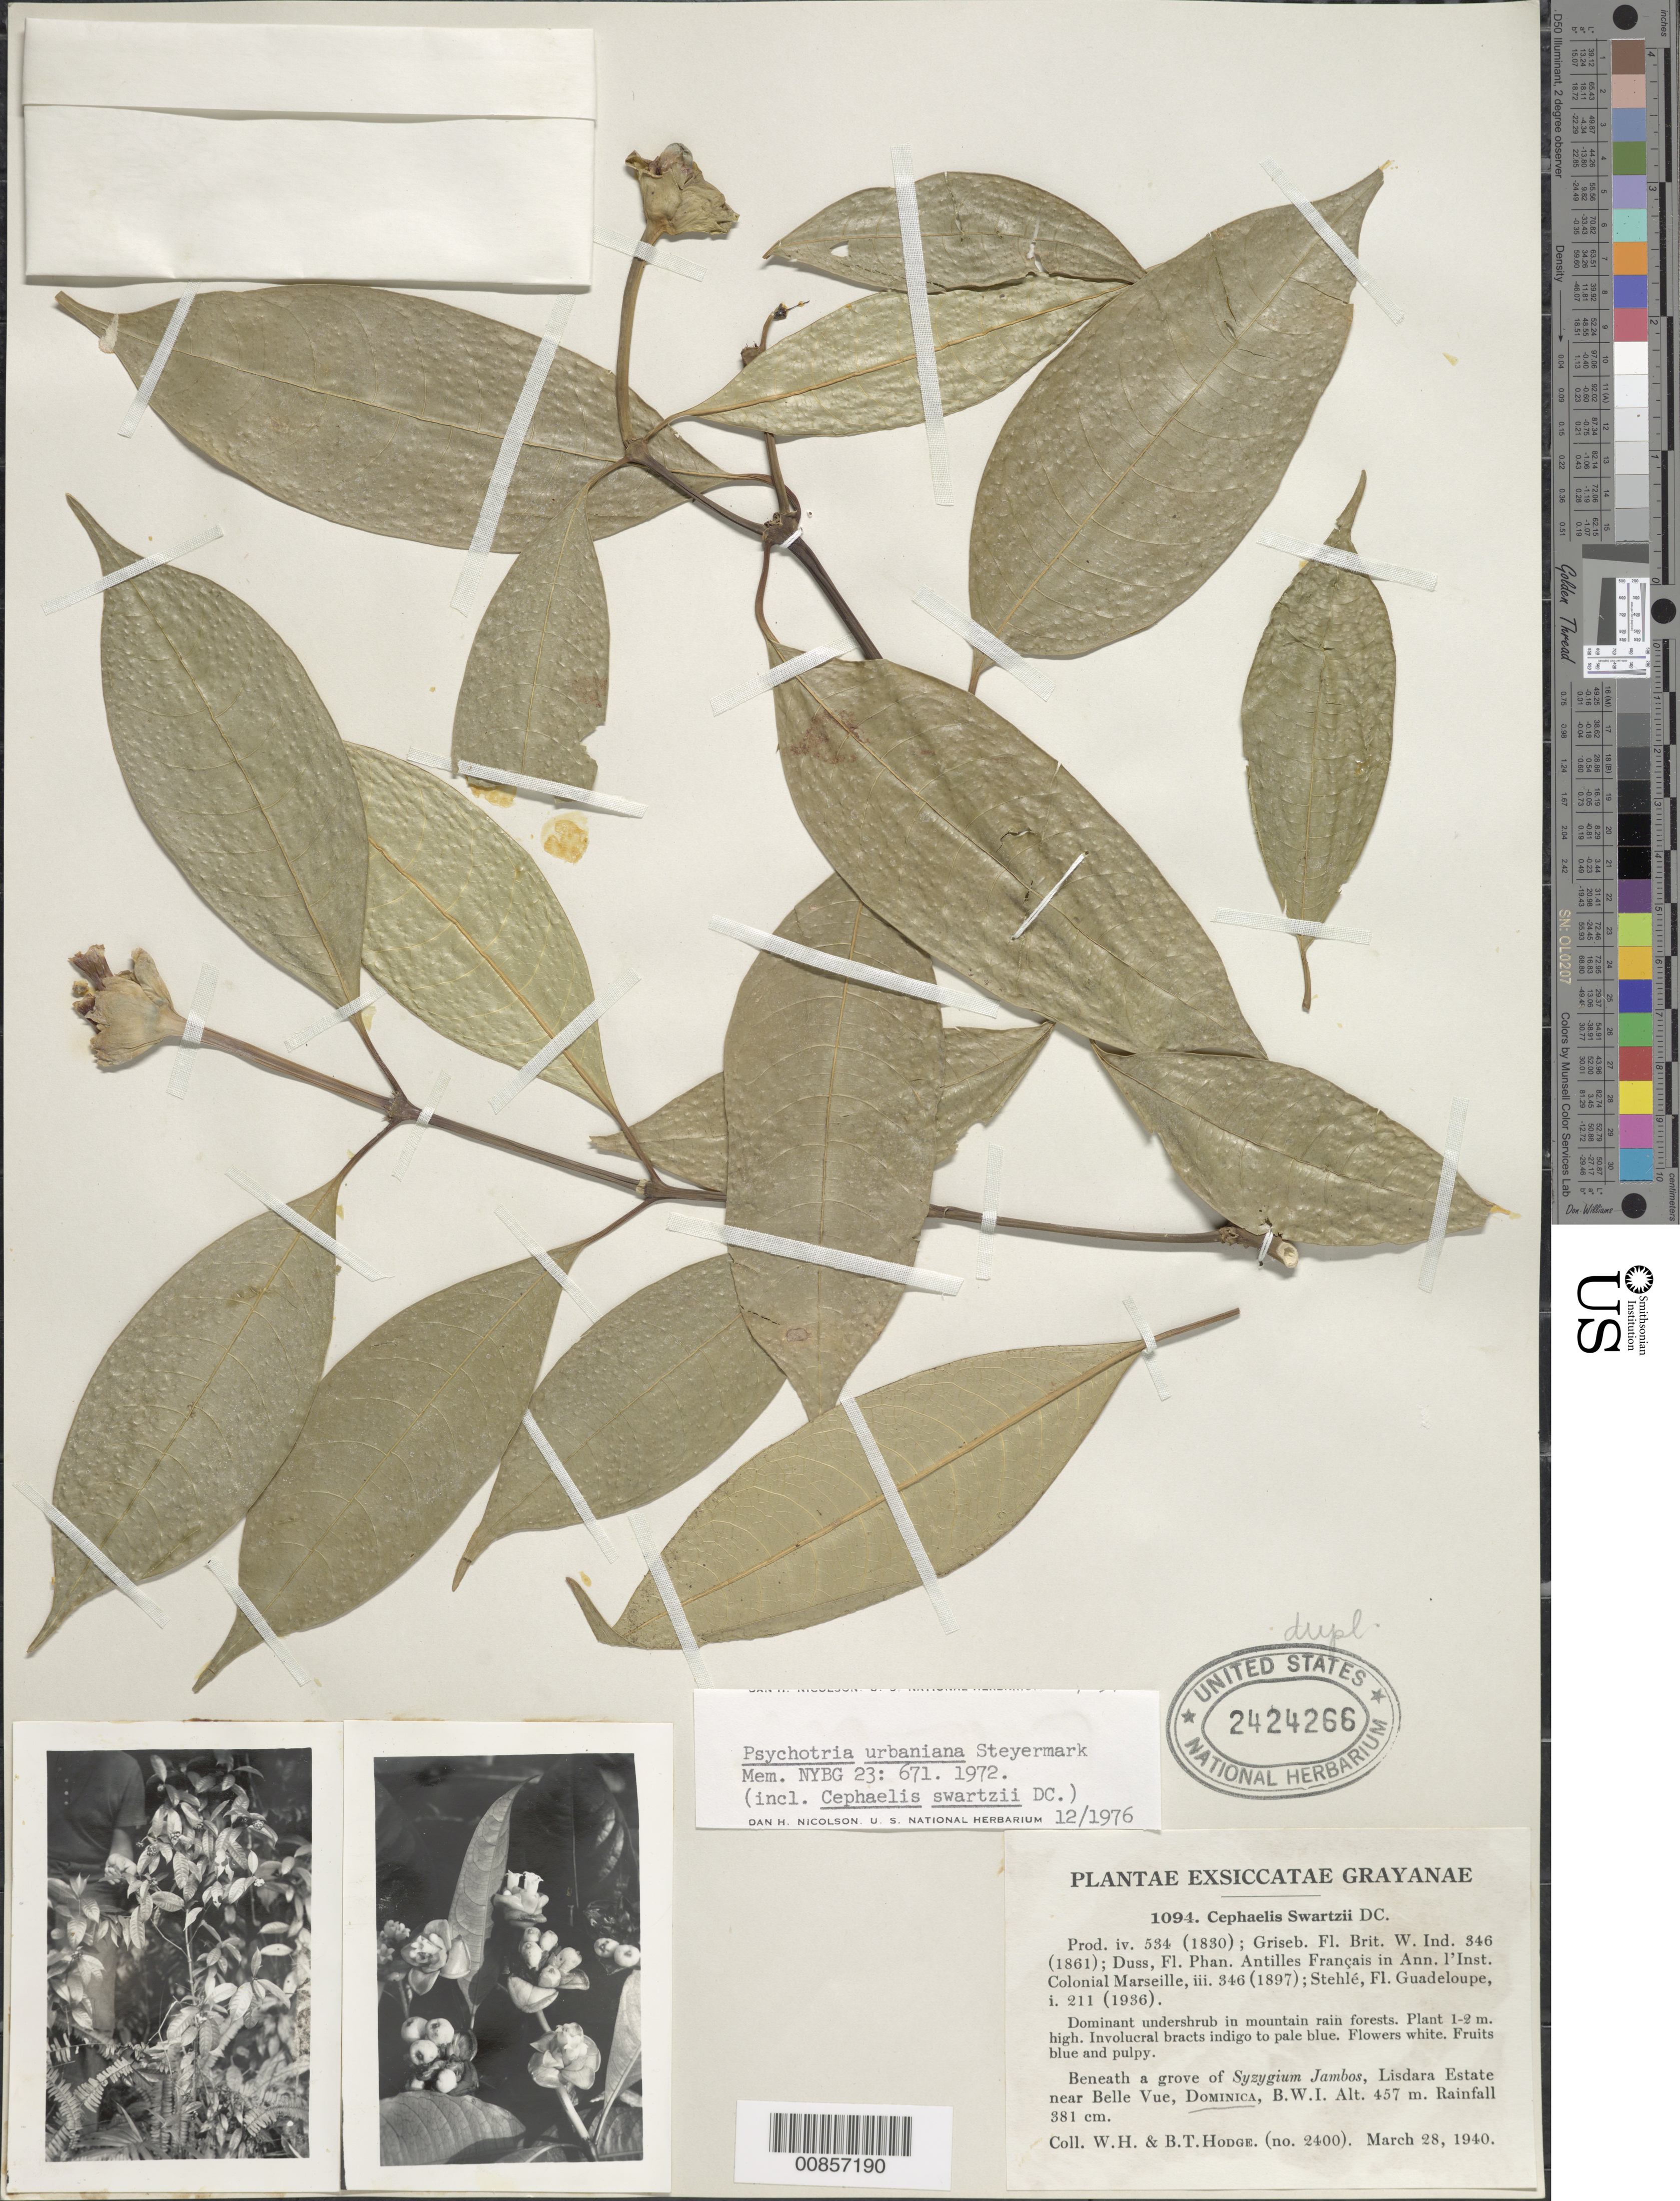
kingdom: Plantae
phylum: Tracheophyta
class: Magnoliopsida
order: Gentianales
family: Rubiaceae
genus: Psychotria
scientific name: Psychotria urbaniana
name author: Steyerm.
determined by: Nicolson, Dan H.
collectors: W. Hodge & B. Hodge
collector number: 2400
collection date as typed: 28 Mar 1940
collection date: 1940-03-28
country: Dominica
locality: Lisdara Estate, near Belle Vue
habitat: Montane rainforest; beneath grove of Syzygium jambos on estate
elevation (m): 457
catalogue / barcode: US 2424266